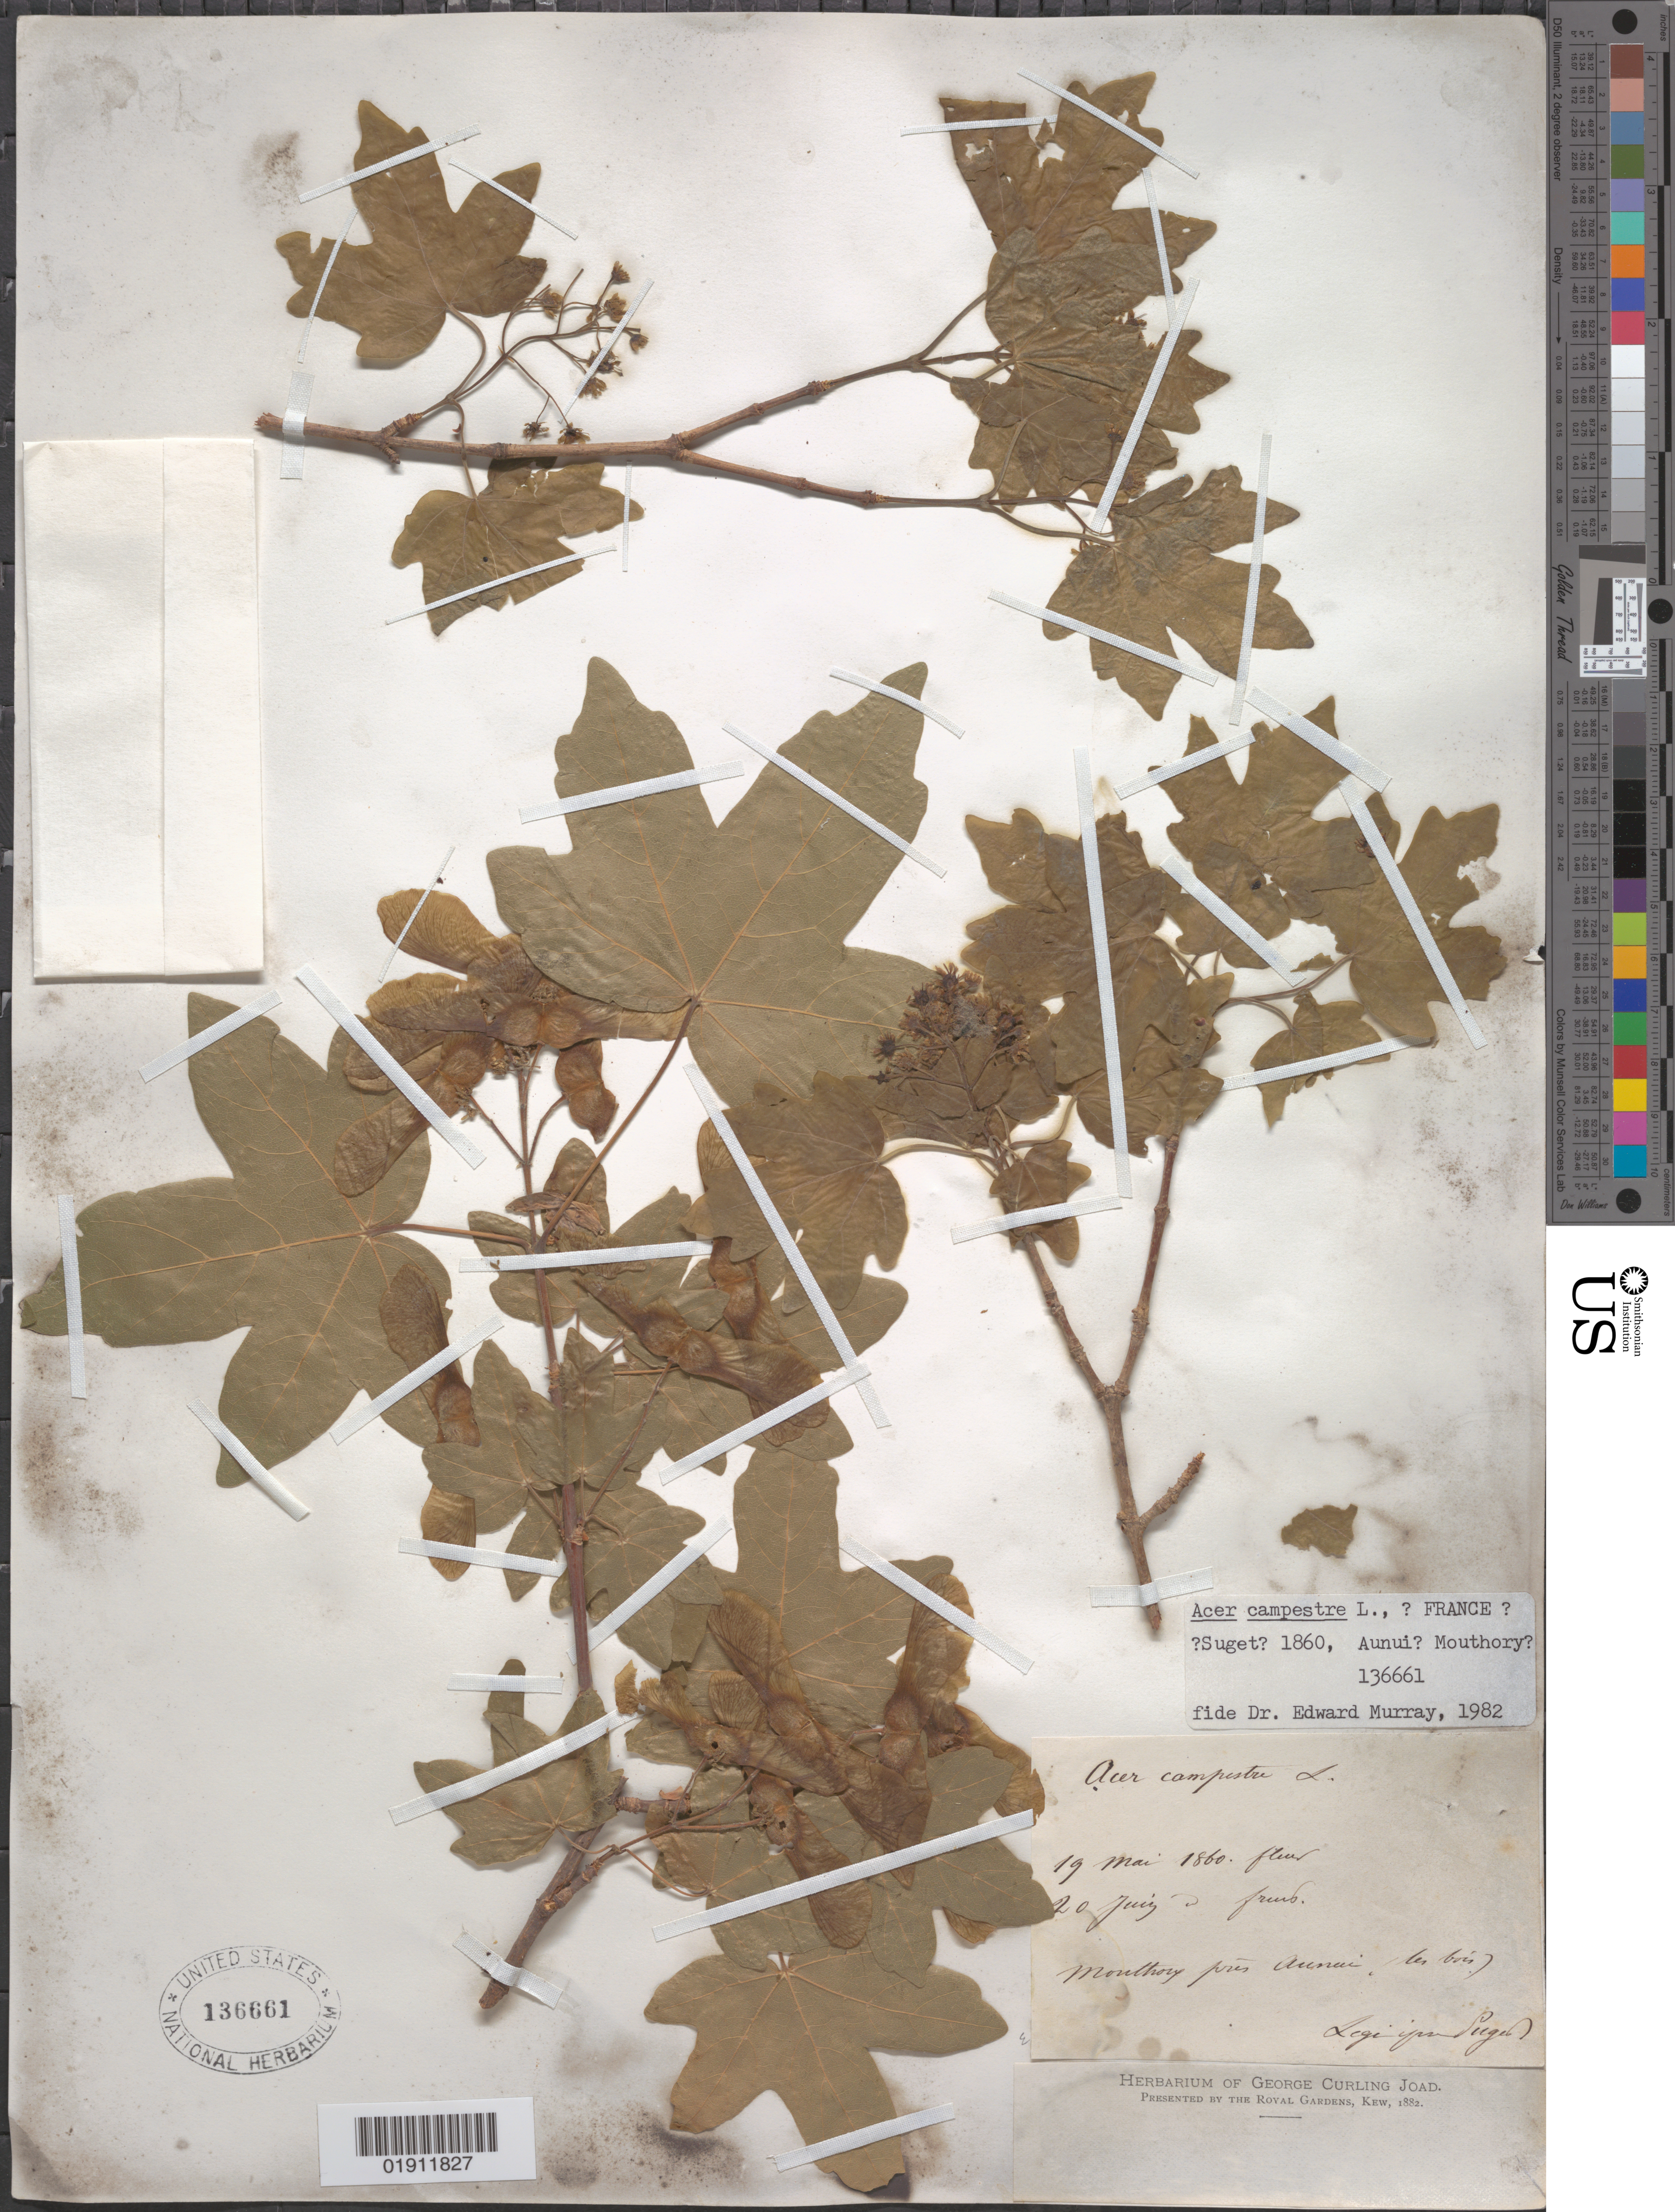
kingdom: Plantae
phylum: Tracheophyta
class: Magnoliopsida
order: Sapindales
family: Sapindaceae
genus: Acer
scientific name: Acer campestre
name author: L.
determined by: Murray, Edward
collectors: -. Puget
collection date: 1860-05-19,1860-06-20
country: France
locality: Monthoux pres Anneci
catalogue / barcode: US 136661